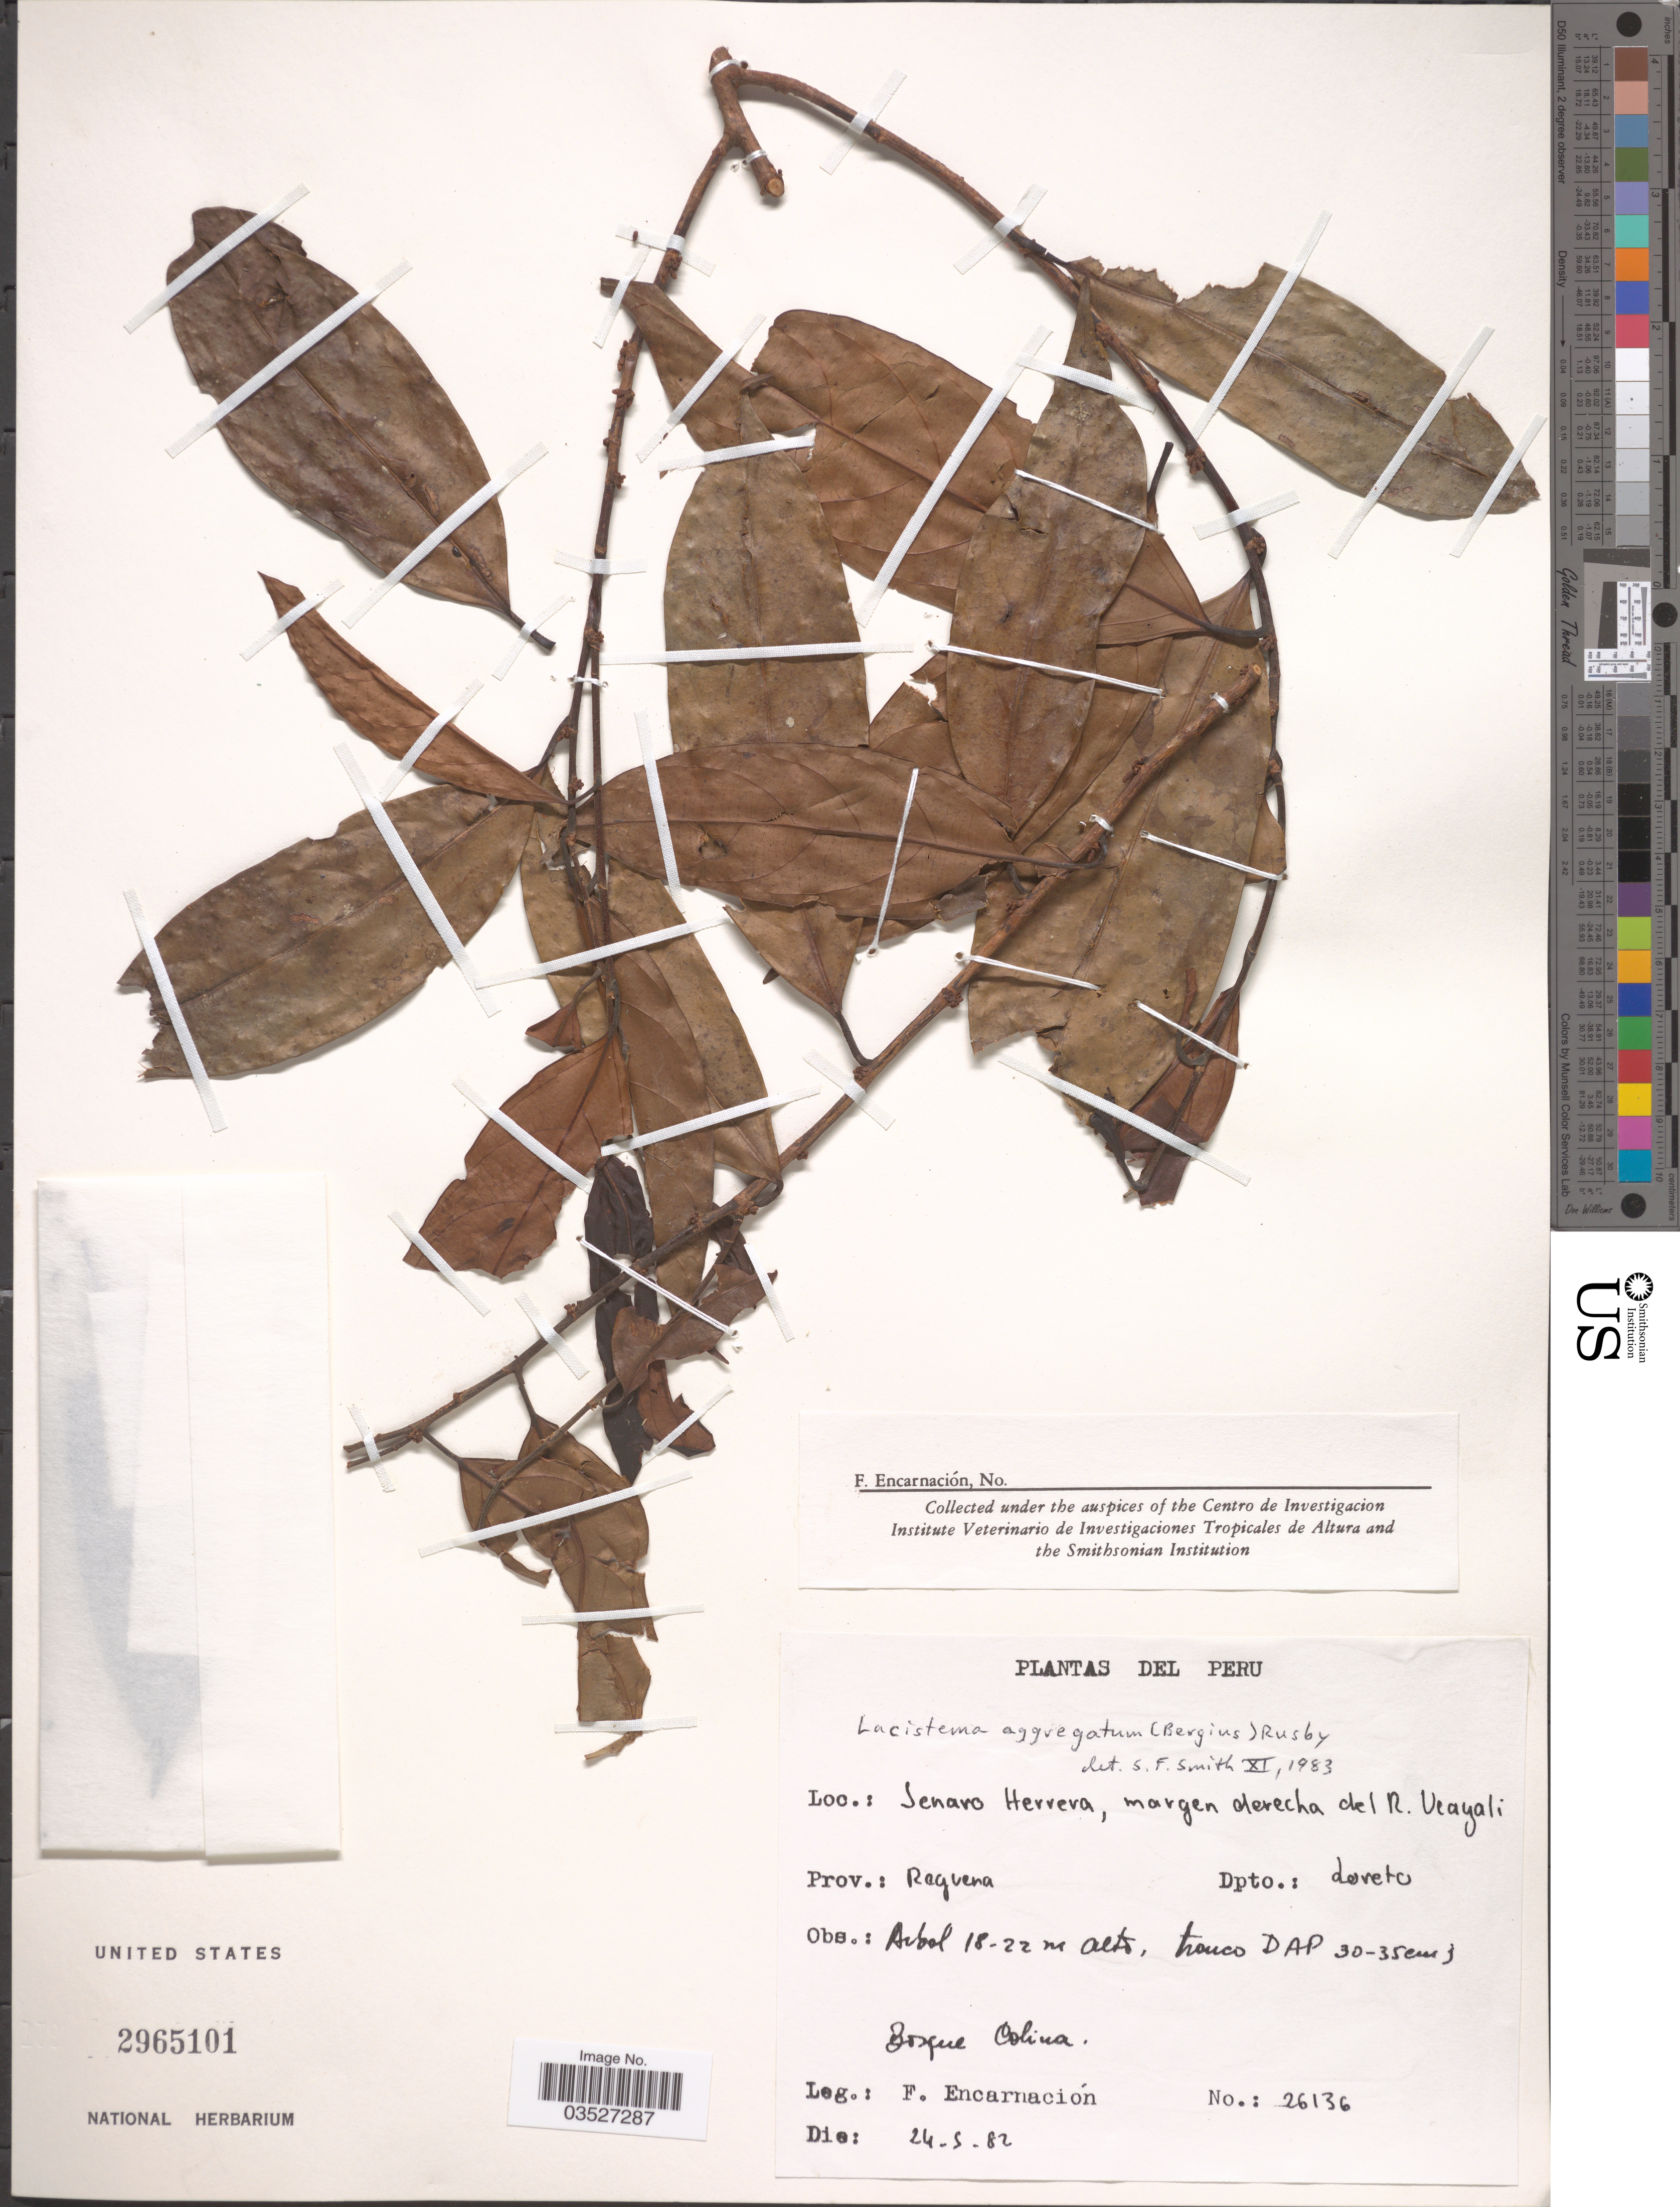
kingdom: Plantae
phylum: Tracheophyta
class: Magnoliopsida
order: Malpighiales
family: Lacistemataceae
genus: Lacistema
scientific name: Lacistema aggregatum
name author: (P.J. Bergius) Rusby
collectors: F. Encarnación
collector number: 26136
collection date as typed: Transcribed d/m/y: 24/5/82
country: Peru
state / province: Loreto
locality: Jenaro Herrera, margen derecha del R. Ucayali. Prov.: Requena. Dpto.: Loreto.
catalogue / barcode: US 2965101